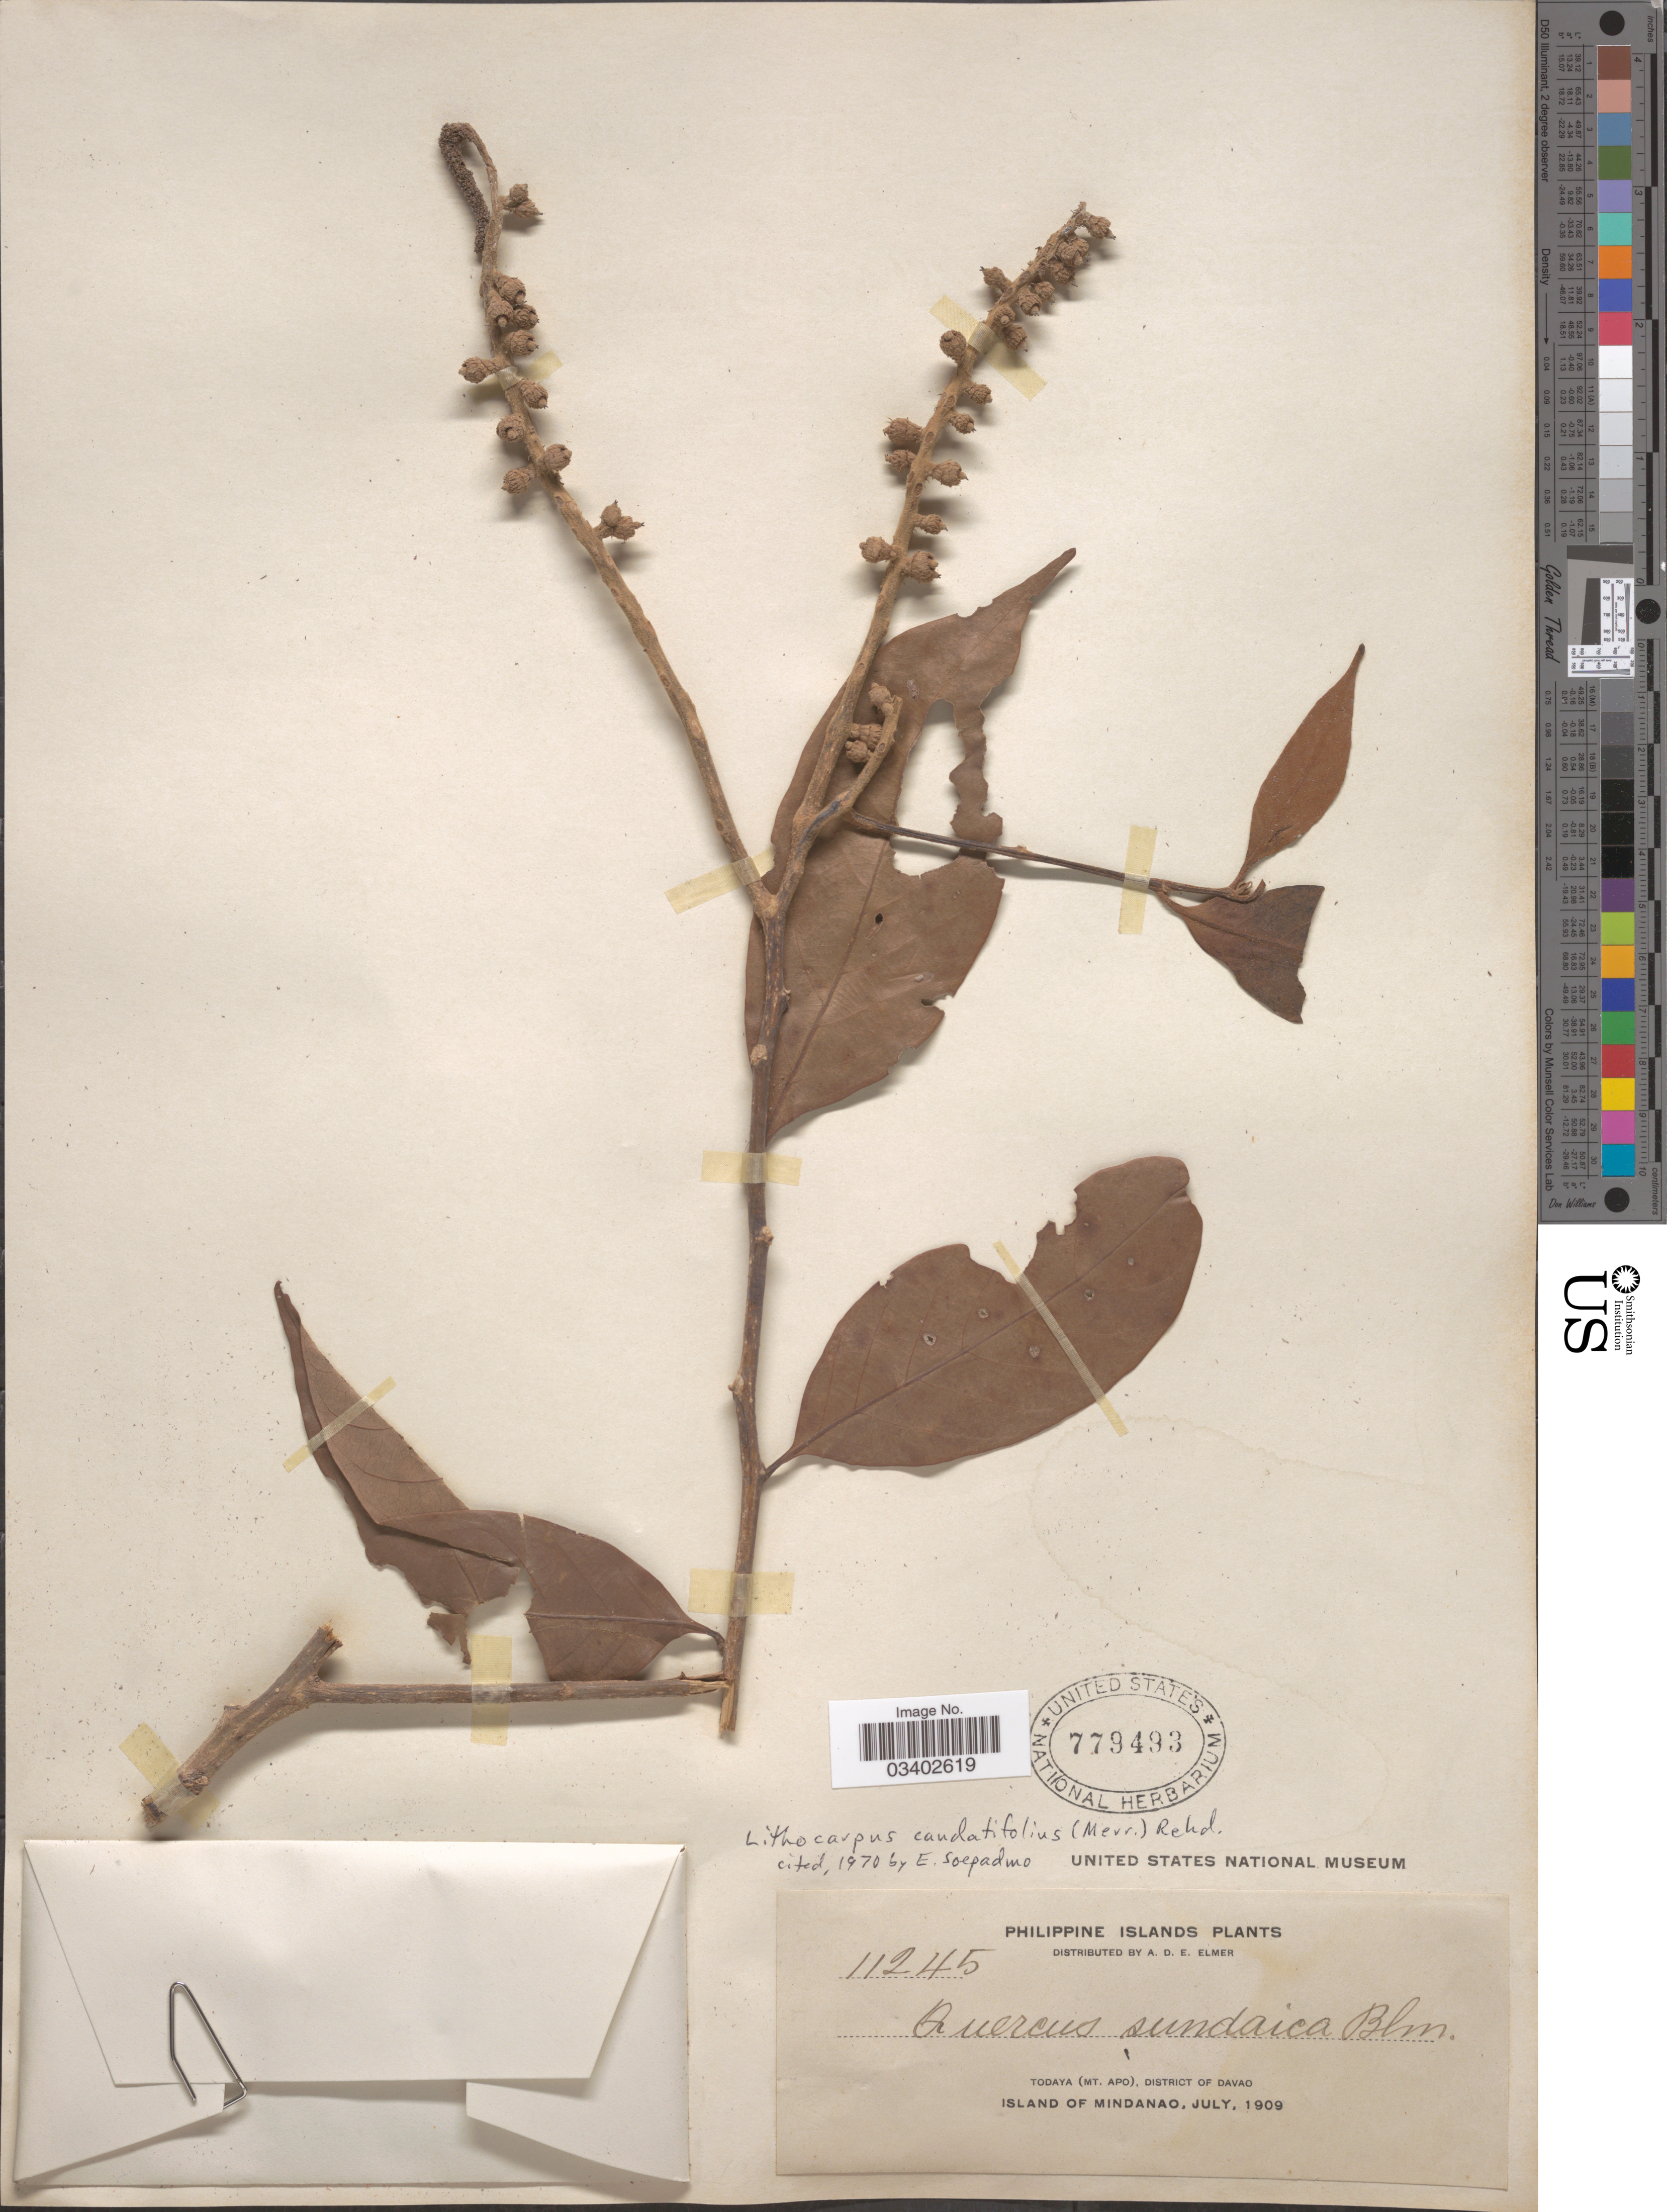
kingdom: Plantae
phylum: Tracheophyta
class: Magnoliopsida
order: Fagales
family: Fagaceae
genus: Lithocarpus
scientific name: Lithocarpus caudatifolius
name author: (Merr.) Rehder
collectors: A. D. E. Elmer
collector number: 11245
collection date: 1909-07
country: Philippines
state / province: Davao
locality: Todaya (Mt. Apo), District of Davao. Island of Mindanao.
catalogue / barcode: US 779493